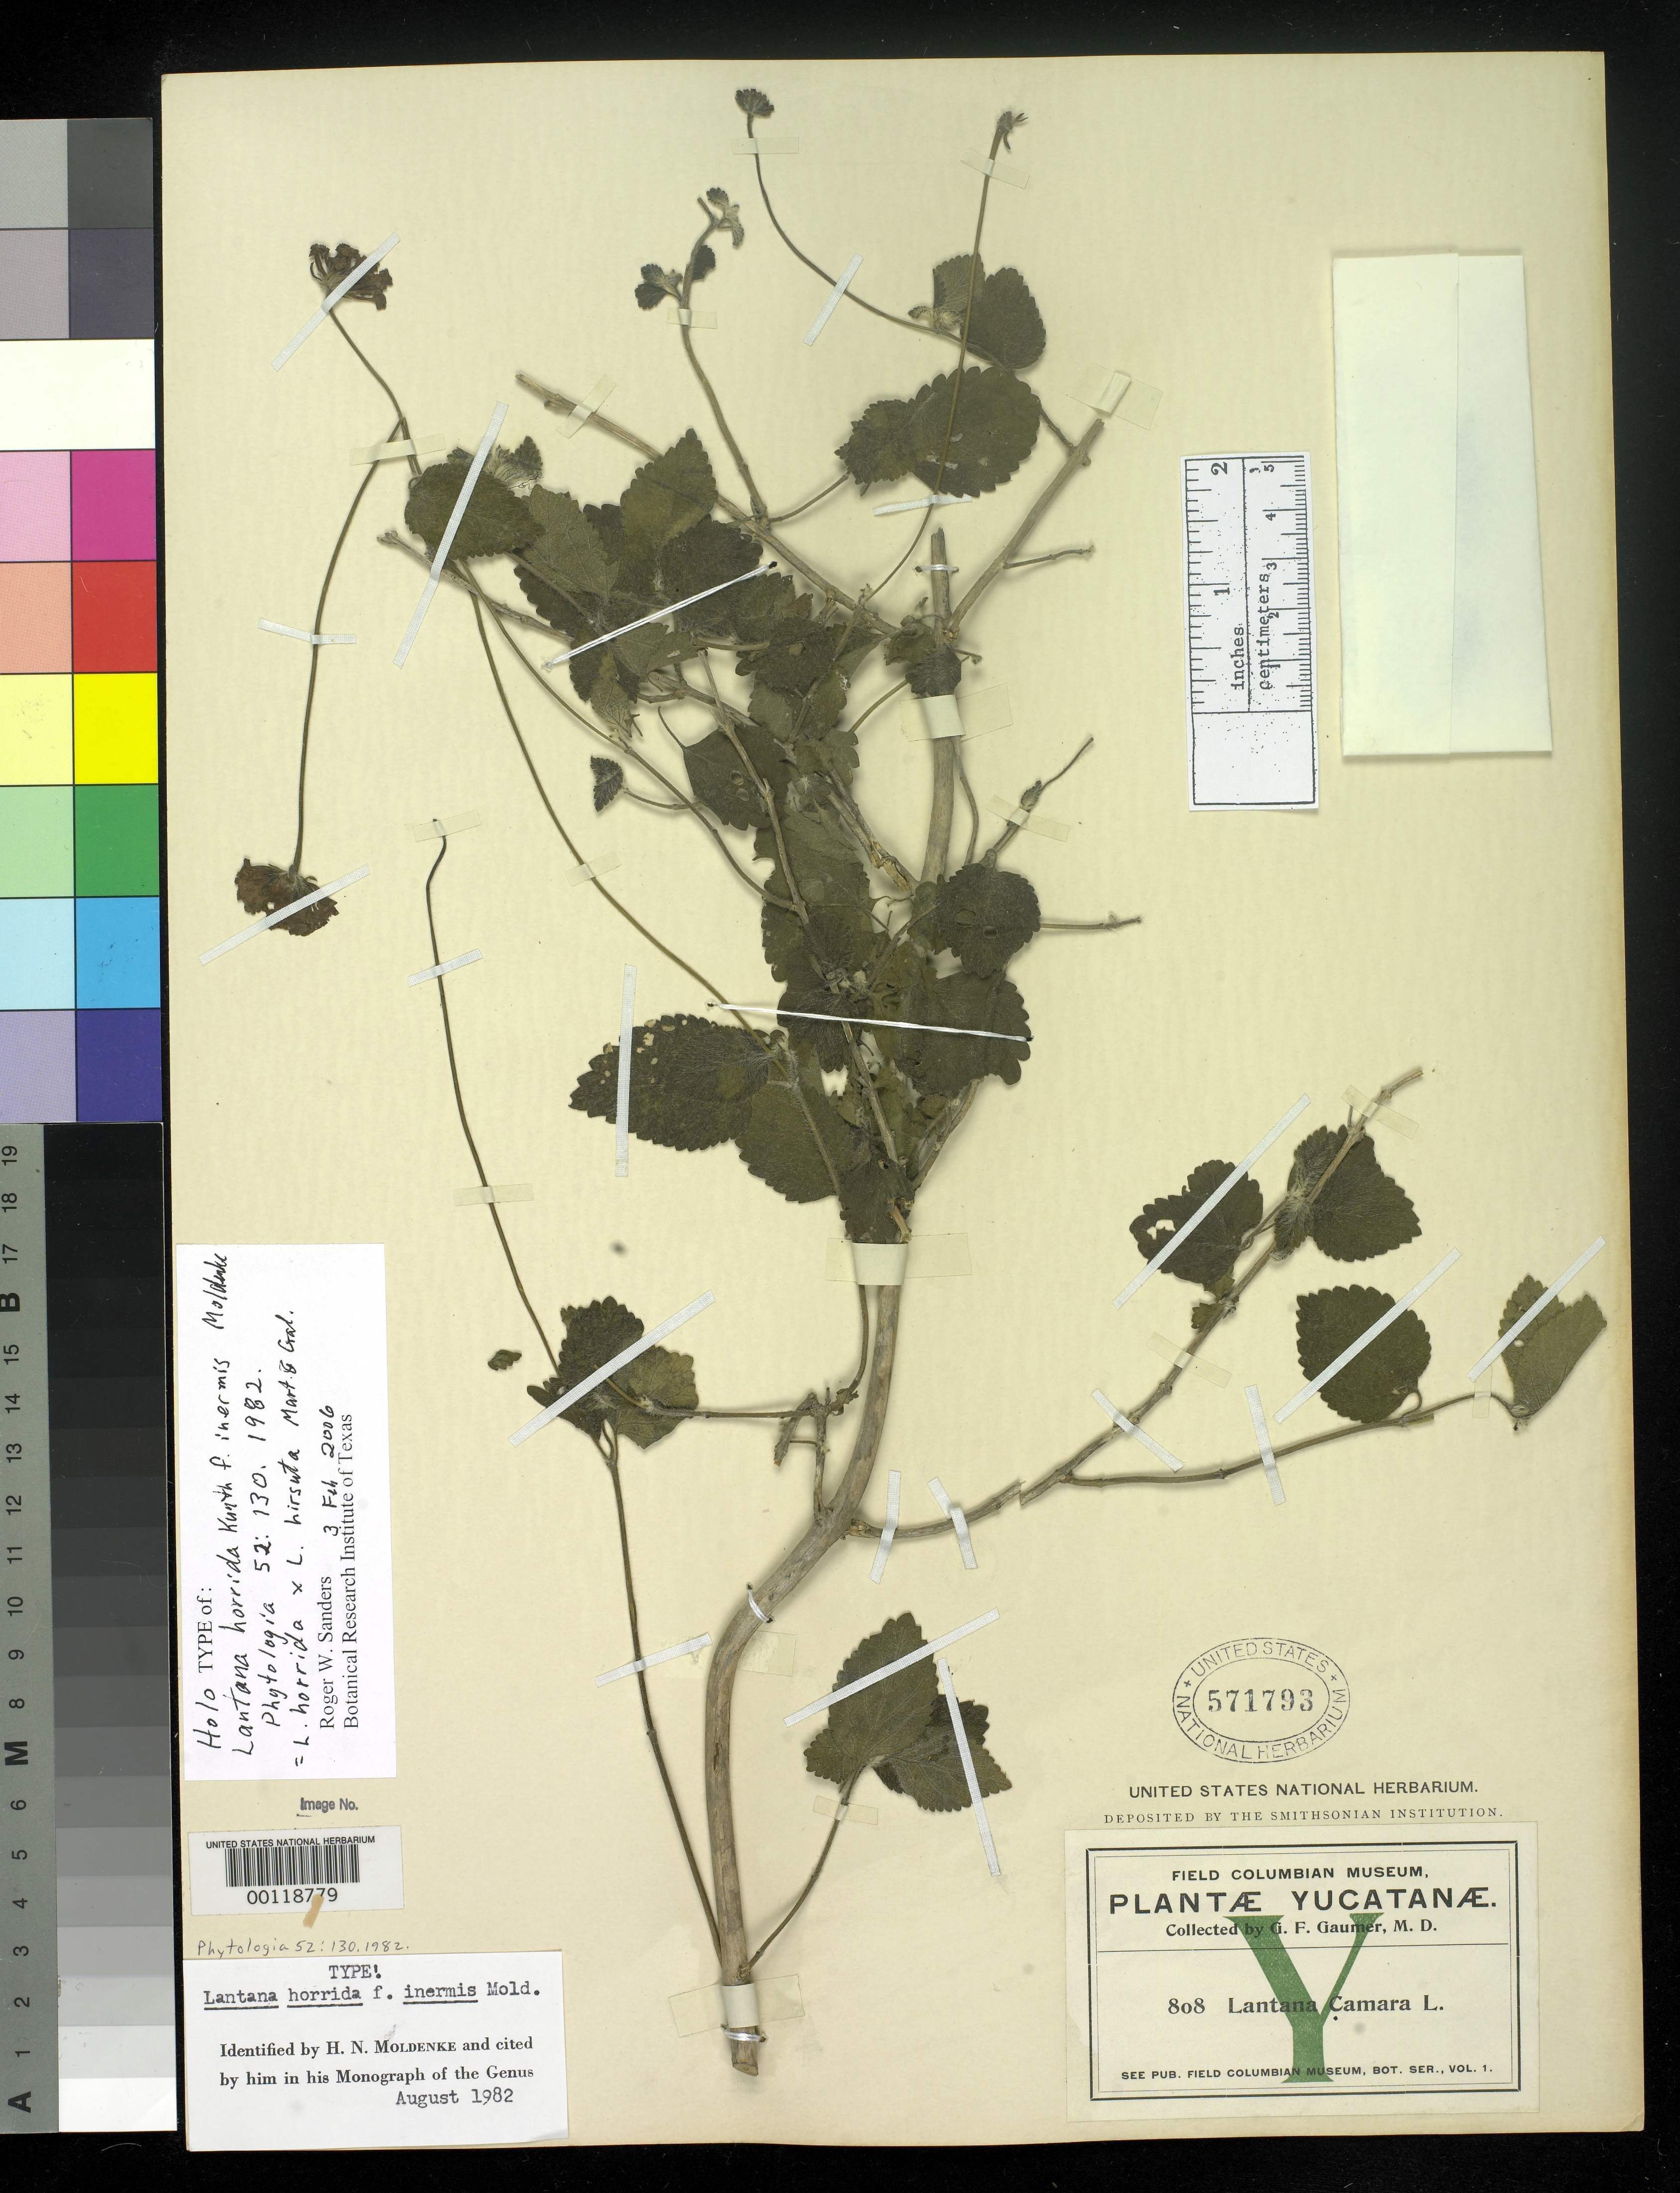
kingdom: Plantae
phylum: Tracheophyta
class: Magnoliopsida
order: Lamiales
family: Verbenaceae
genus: Lantana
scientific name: Lantana horrida f. inermis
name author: Moldenke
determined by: Sanders, Roger W., (BRIT)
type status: Holotype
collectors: G. F. Gaumer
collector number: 808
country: Mexico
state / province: Yucatán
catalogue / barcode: US 571793